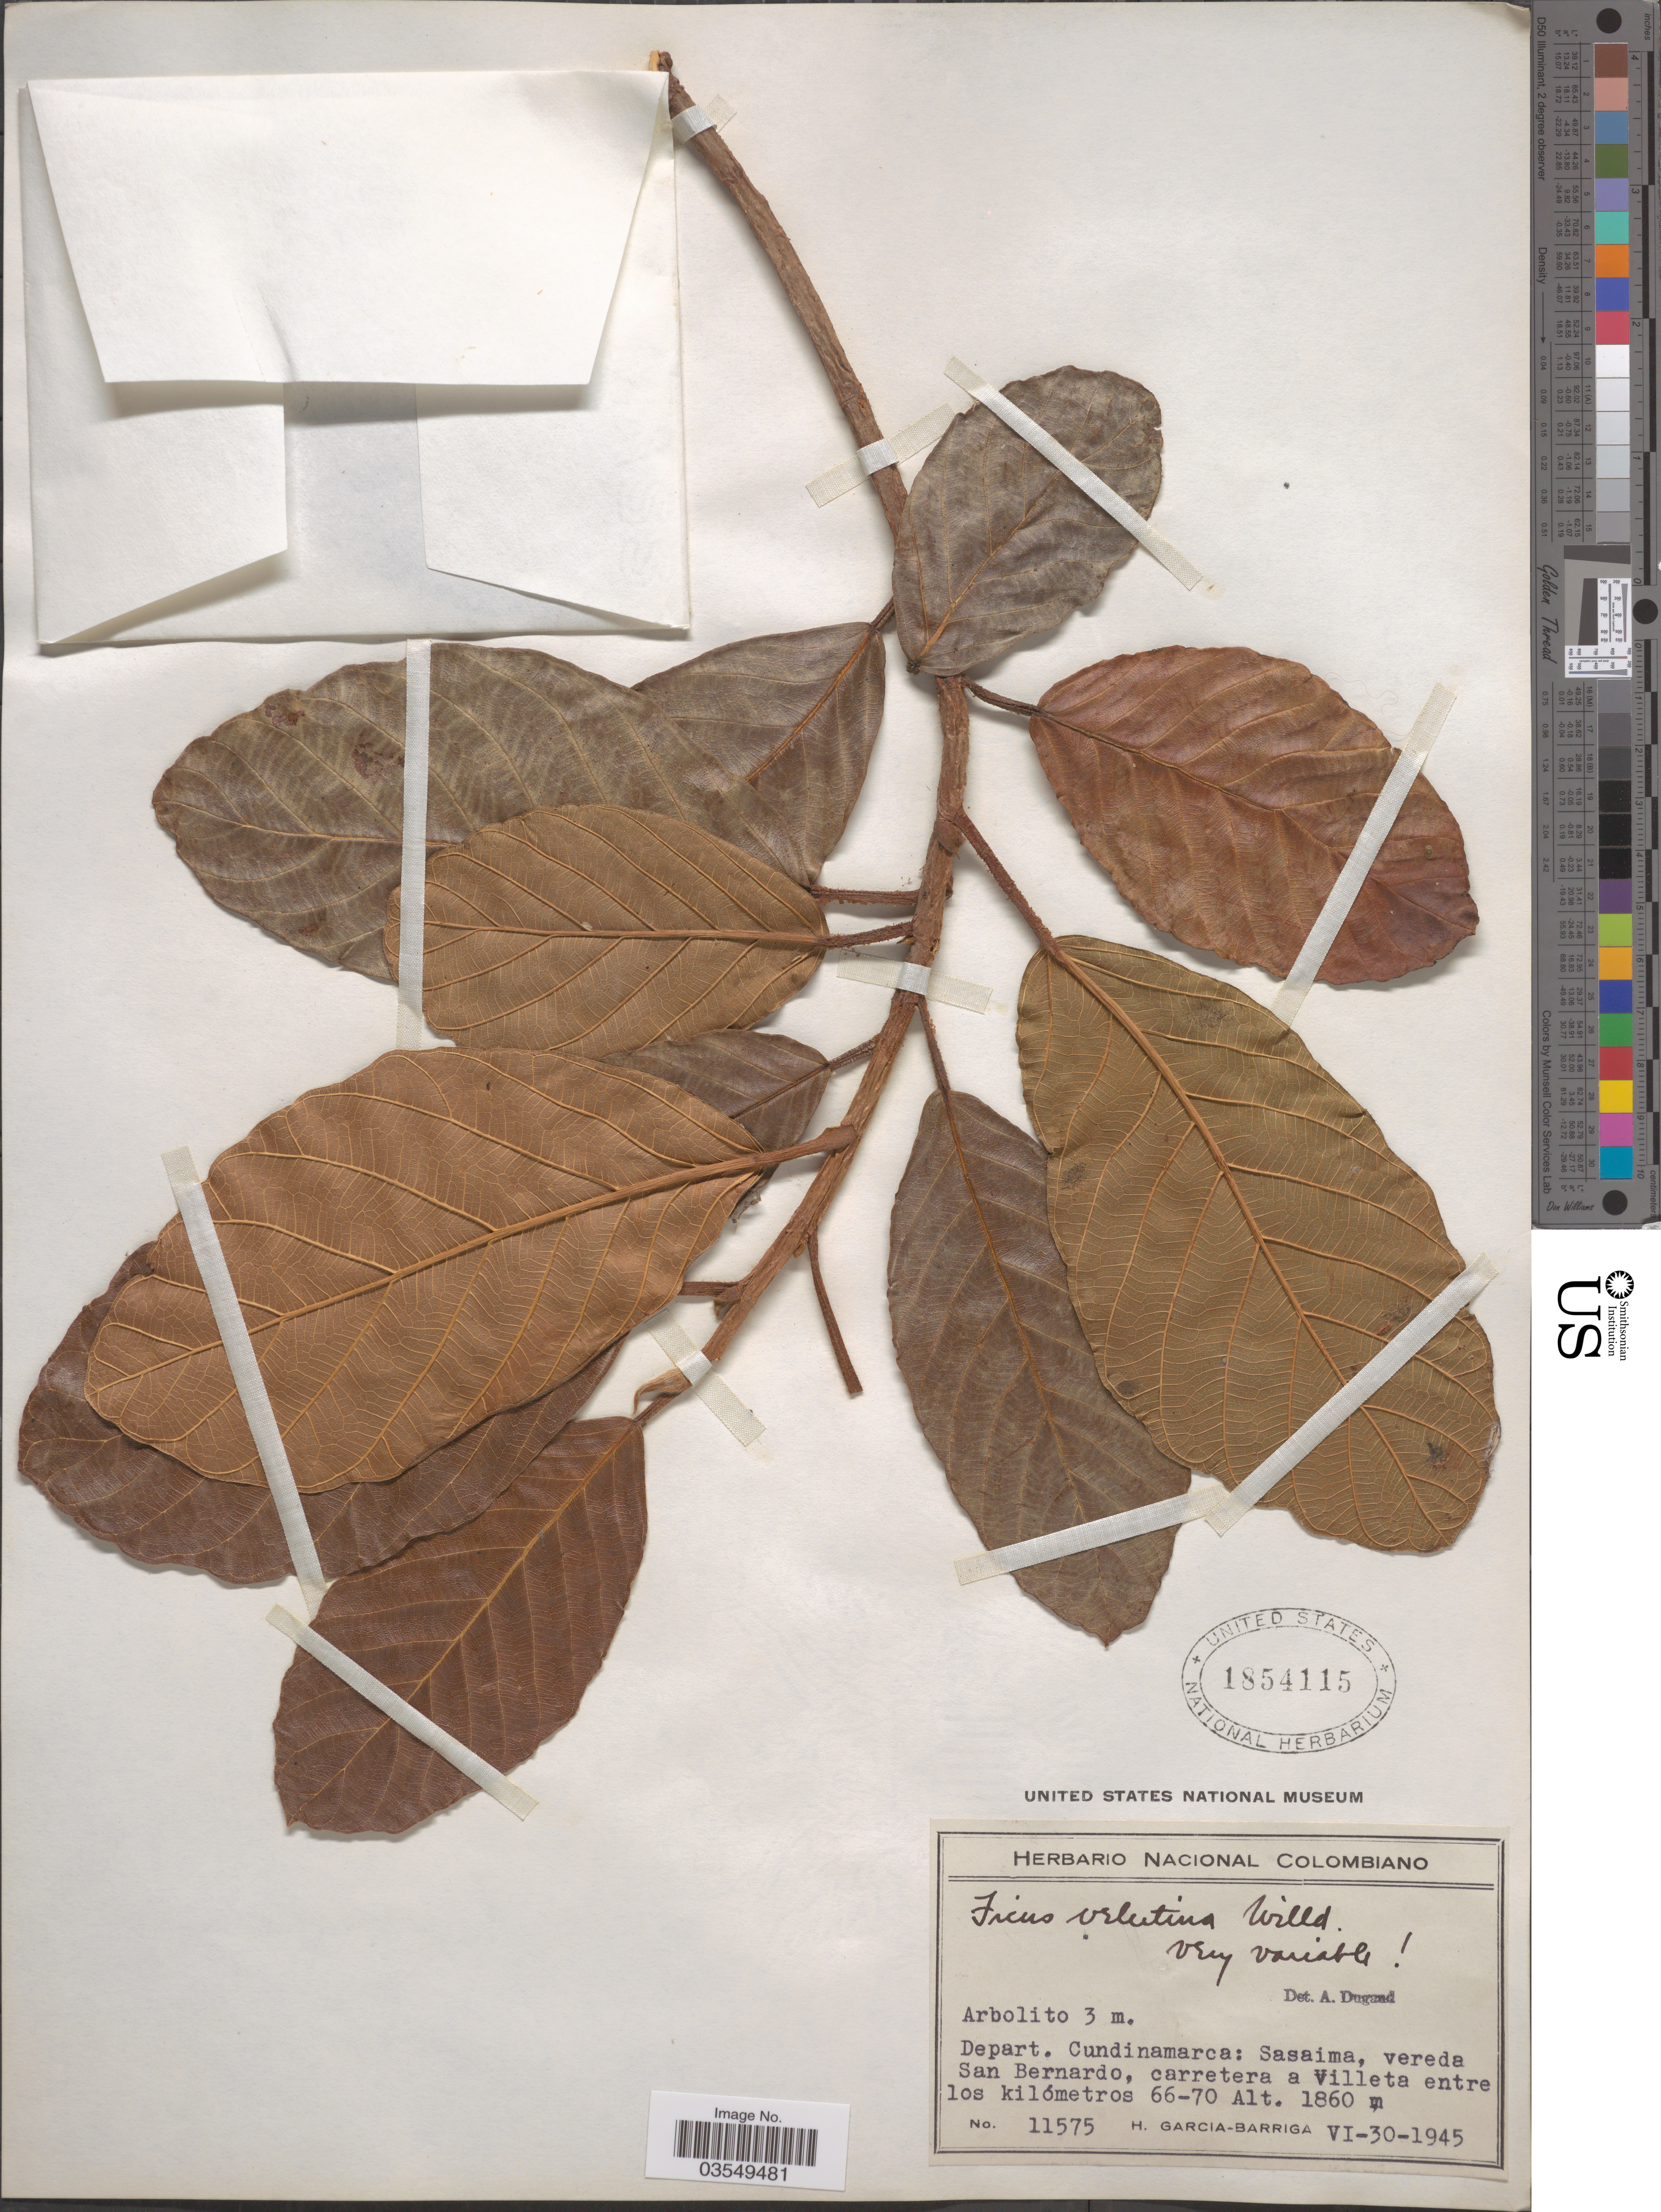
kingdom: Plantae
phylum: Tracheophyta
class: Magnoliopsida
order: Rosales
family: Moraceae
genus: Ficus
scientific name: Ficus velutina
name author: Humb. & Bonpl. ex Willd.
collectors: H. García Barriga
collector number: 11575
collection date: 1945-06-30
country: Colombia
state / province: Cundinamarca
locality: Depart. Cundinamarca: Sasaima, vereda San Bernardo, carretera a Villeta entre los kilómetros 66-70.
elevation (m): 1860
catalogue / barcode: US 1854115